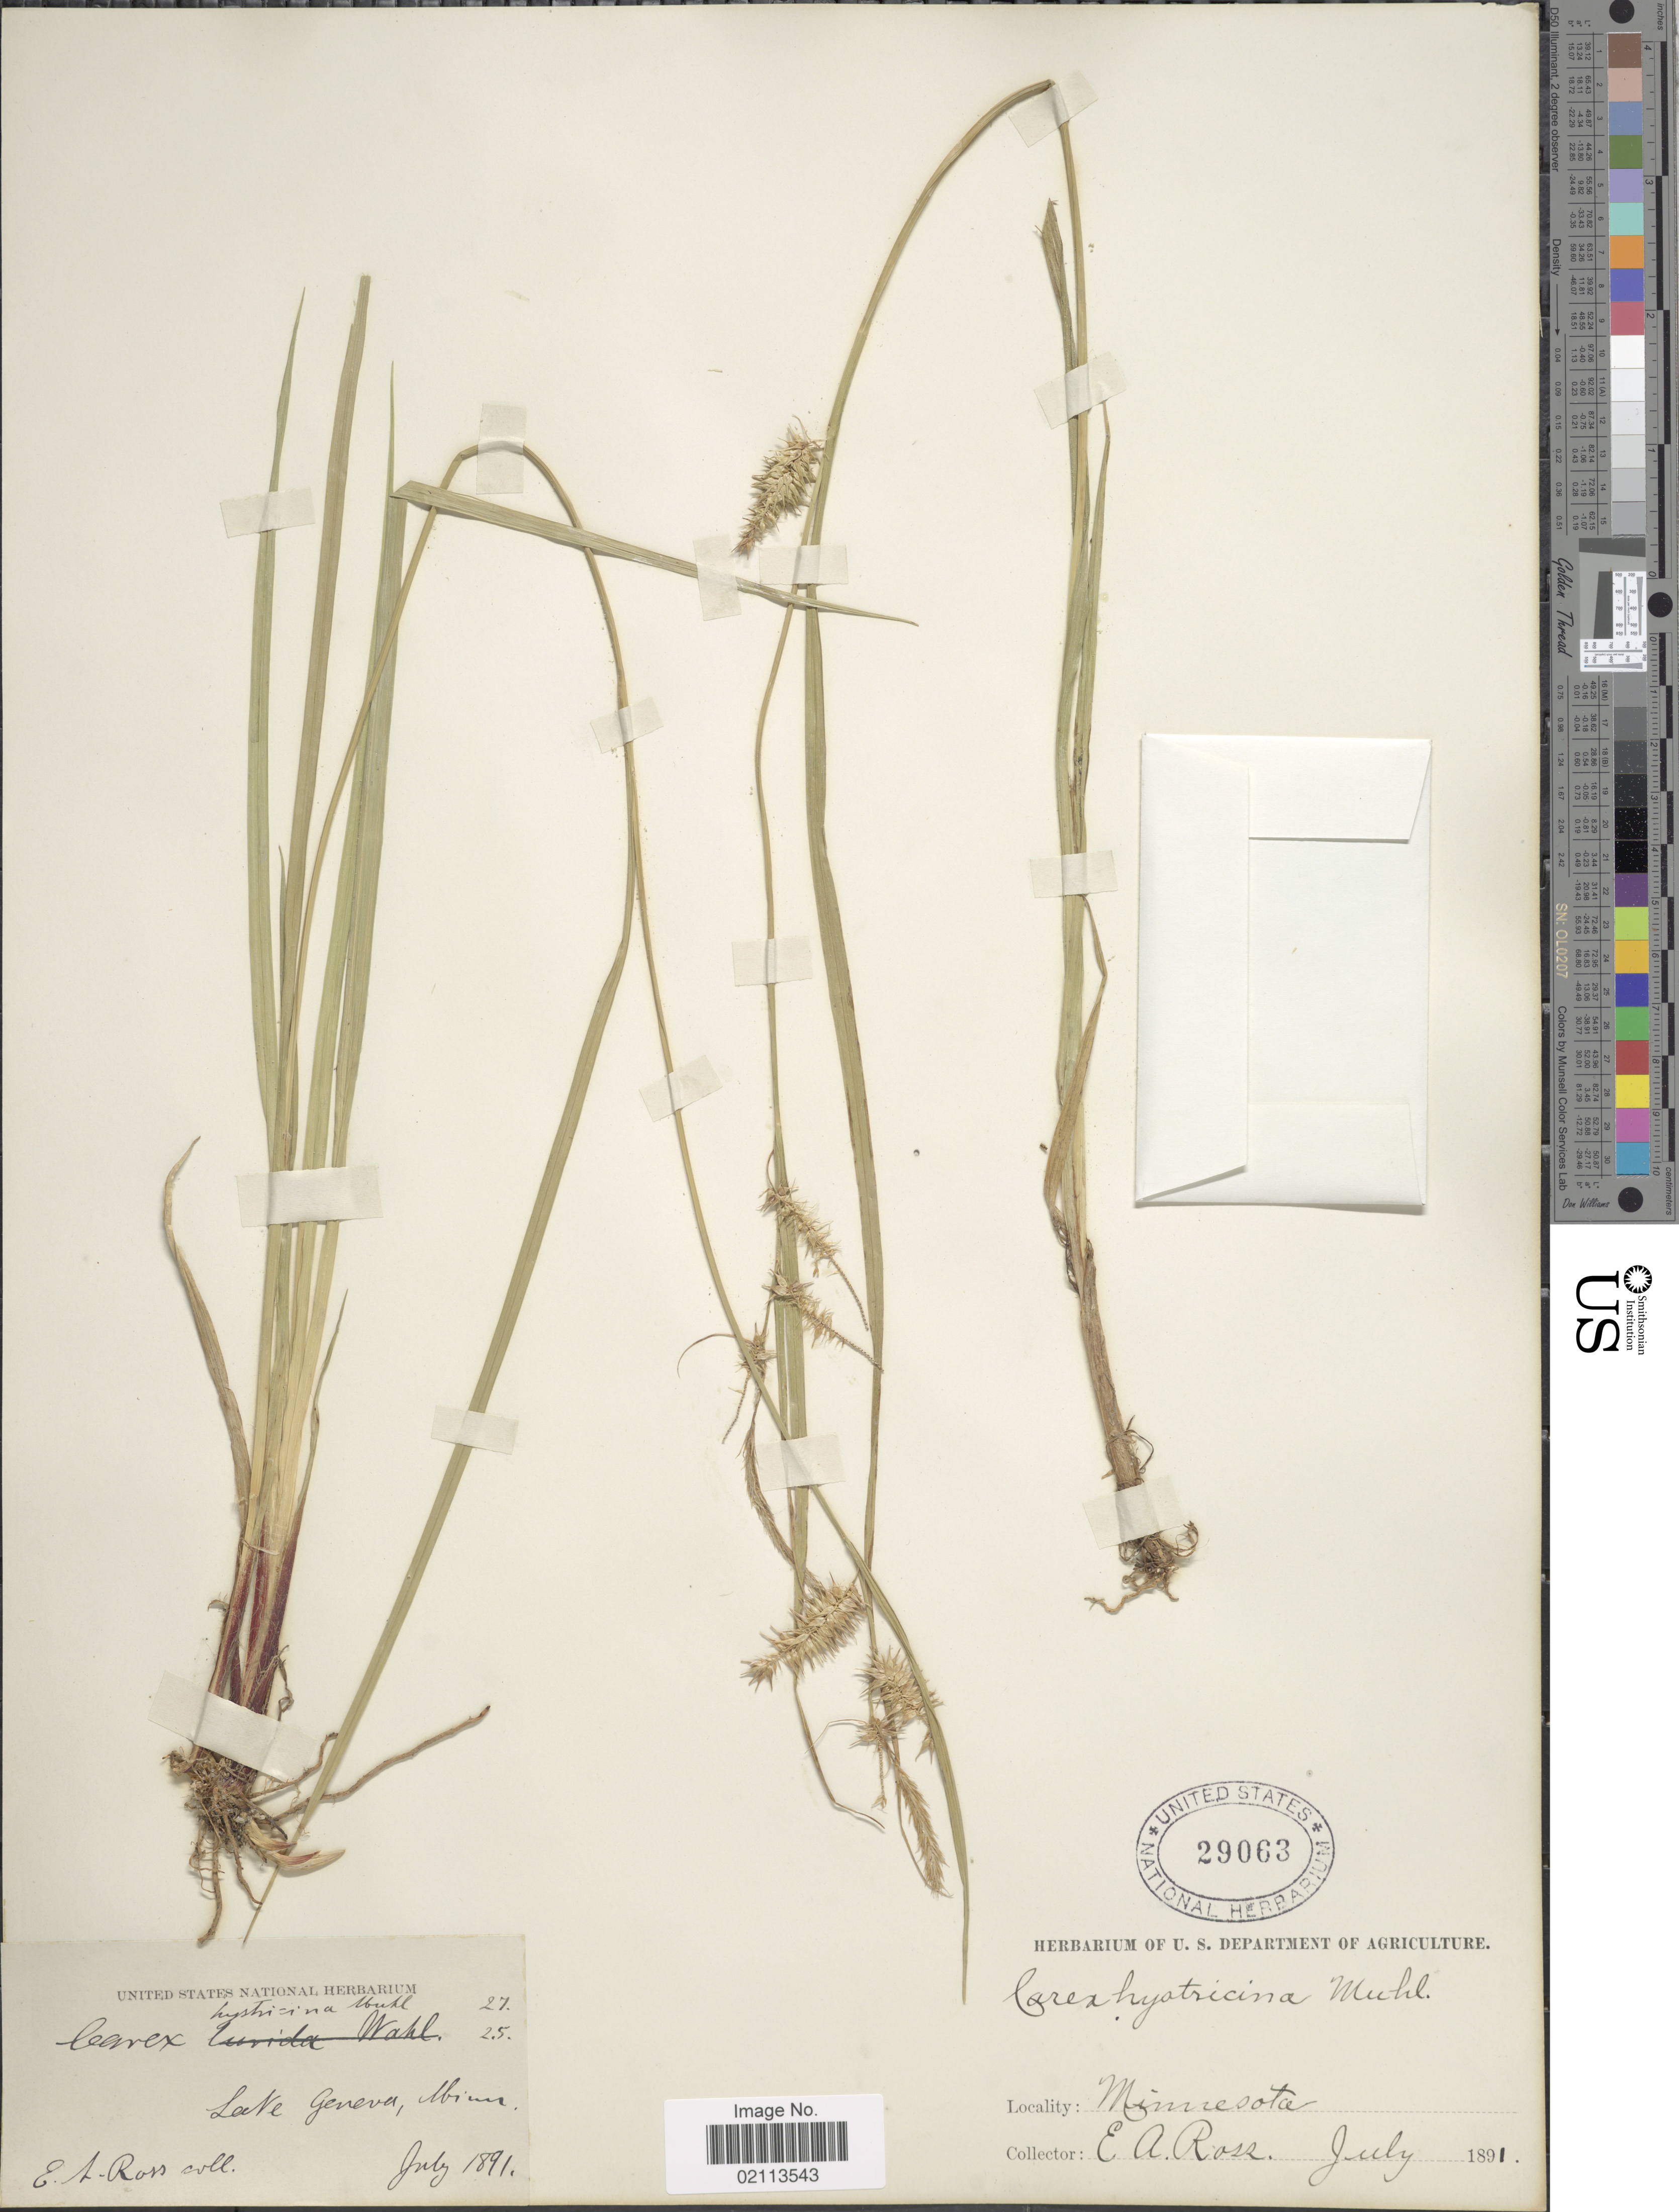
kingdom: Plantae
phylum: Tracheophyta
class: Liliopsida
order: Poales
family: Cyperaceae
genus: Carex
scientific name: Carex hystericina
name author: Muhl. ex Willd.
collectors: E. Ross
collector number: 27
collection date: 1891-07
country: United States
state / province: Minnesota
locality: Lake Geneva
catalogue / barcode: US 29063